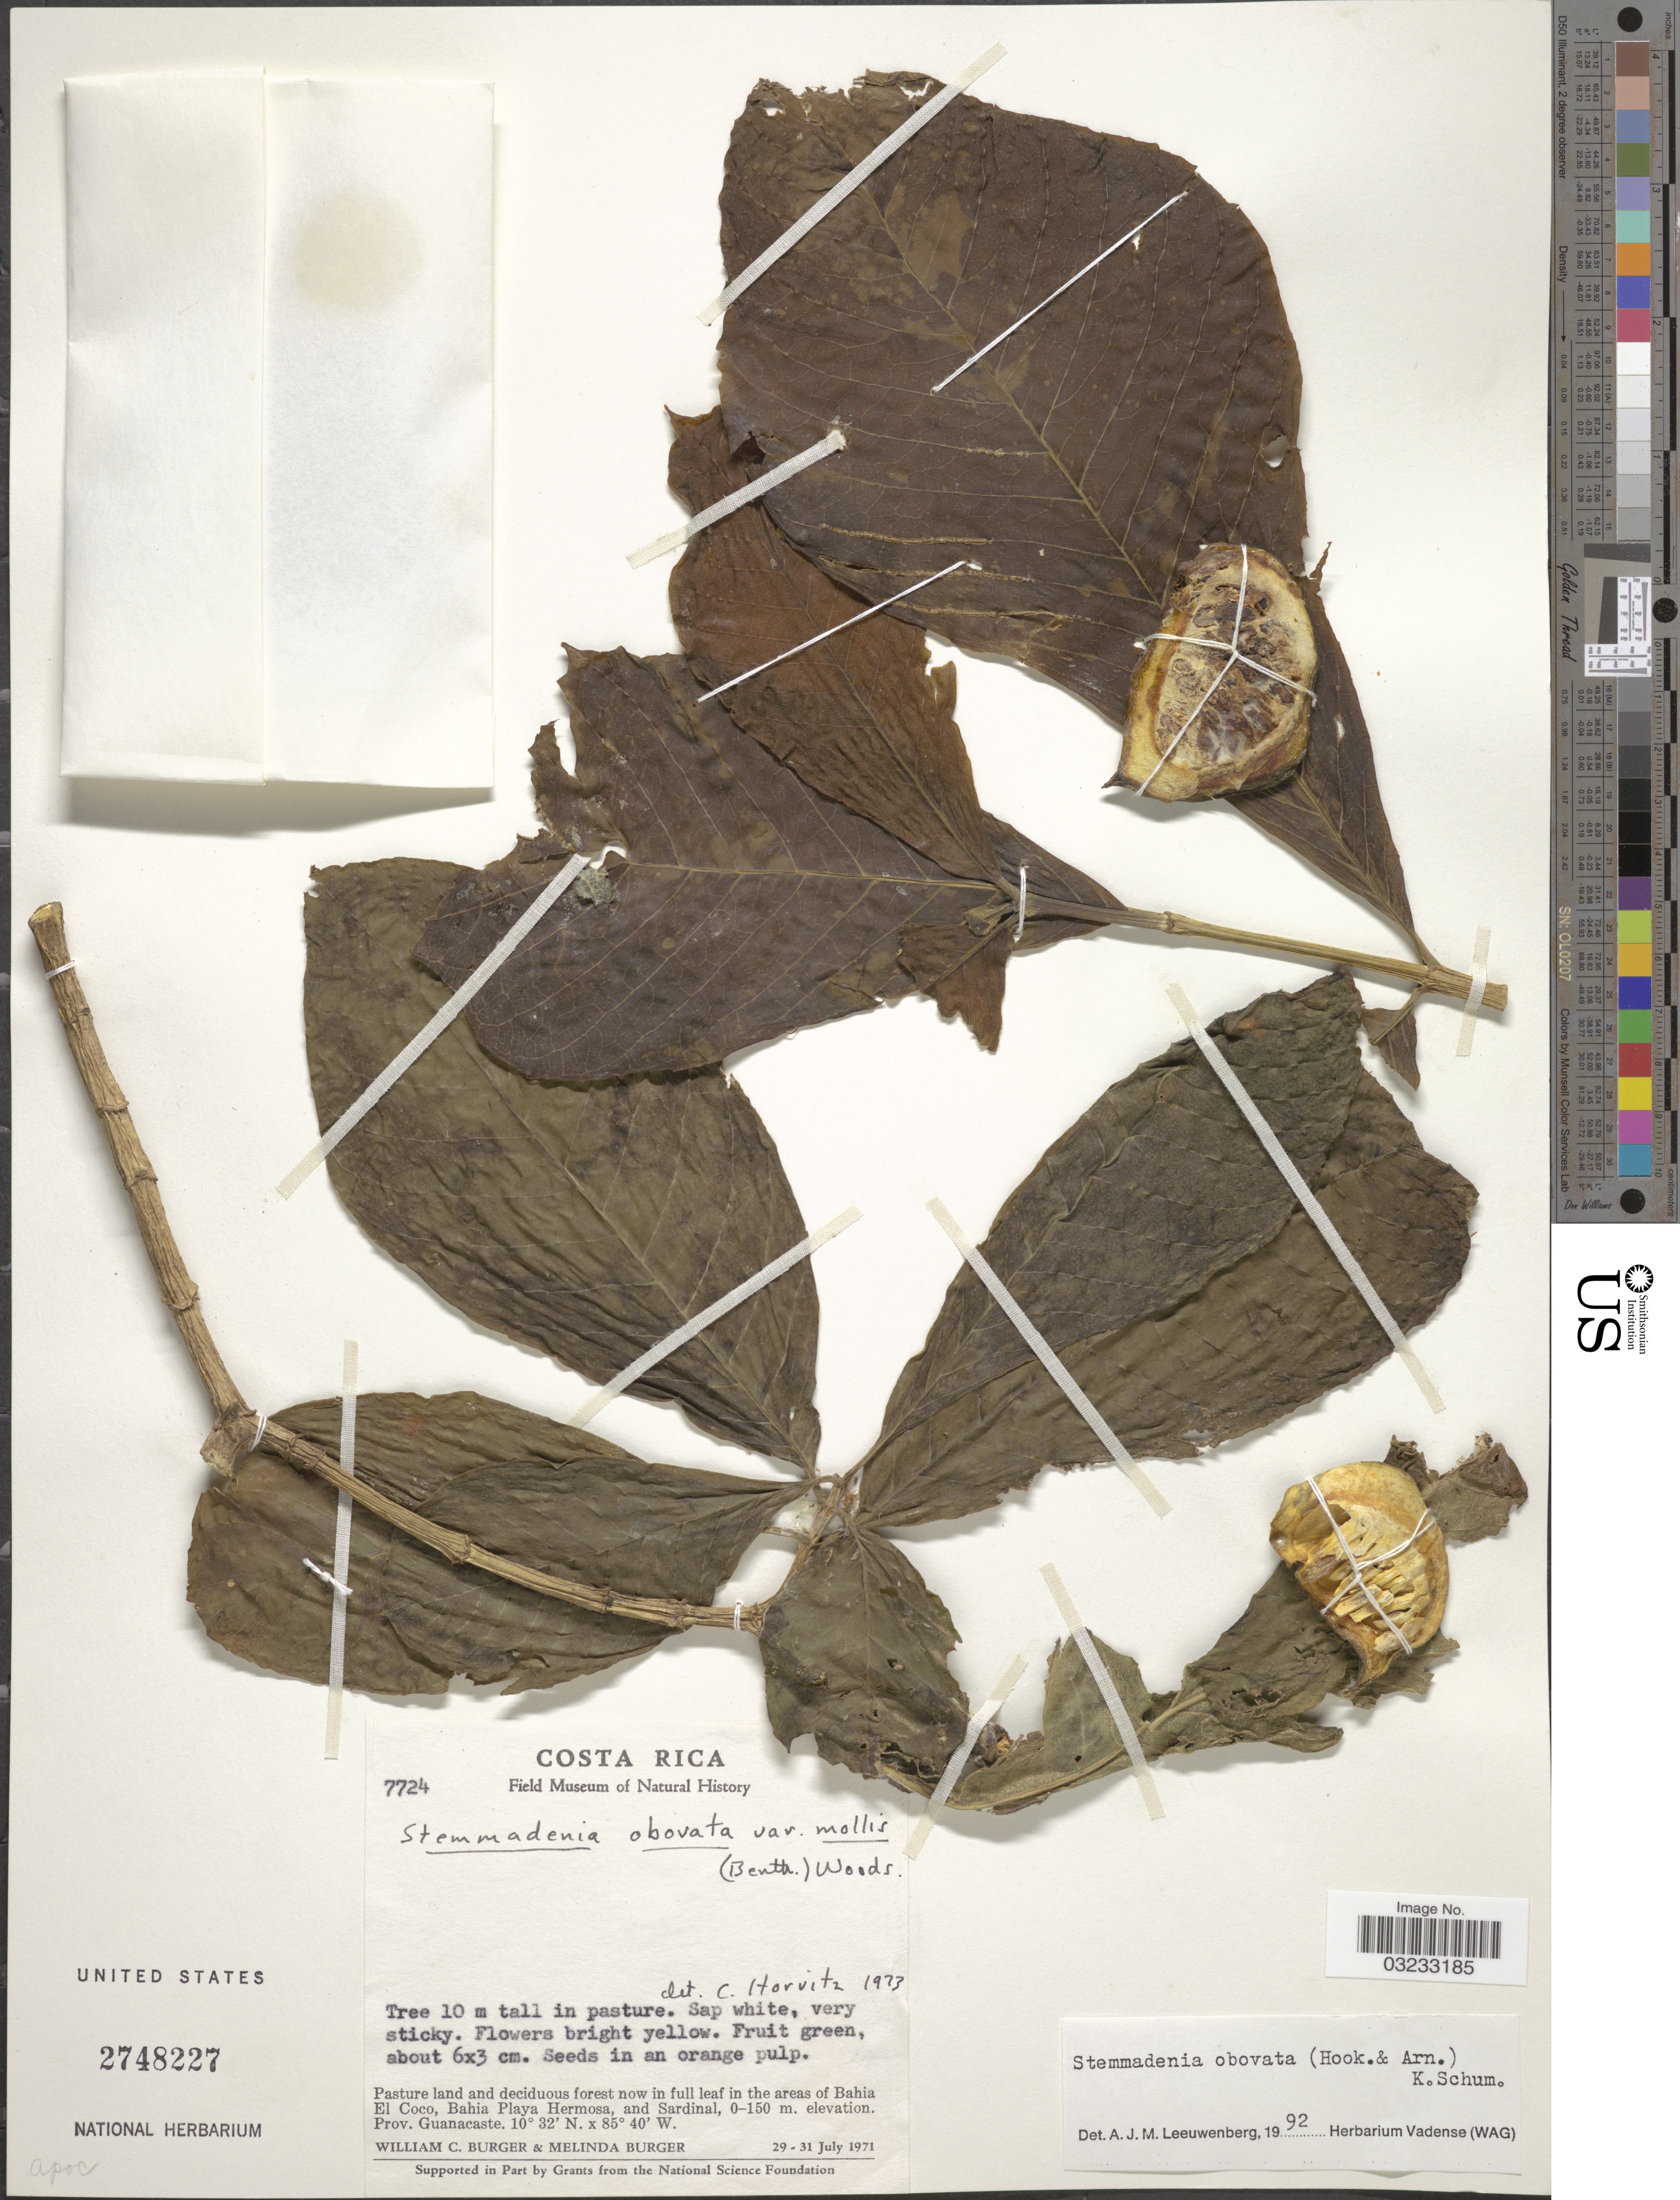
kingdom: Plantae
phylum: Tracheophyta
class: Magnoliopsida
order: Gentianales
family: Apocynaceae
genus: Stemmadenia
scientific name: Stemmadenia obovata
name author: (Hook. & Arn.) K. Schum.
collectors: W. Burger & M. Burger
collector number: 7724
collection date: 1971-07-29/1971-07-31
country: Costa Rica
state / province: Guanacaste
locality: In the areas of Bahia El Choco, Bahia Playa Hermosa, and Sardinal.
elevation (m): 0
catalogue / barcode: US 2748227